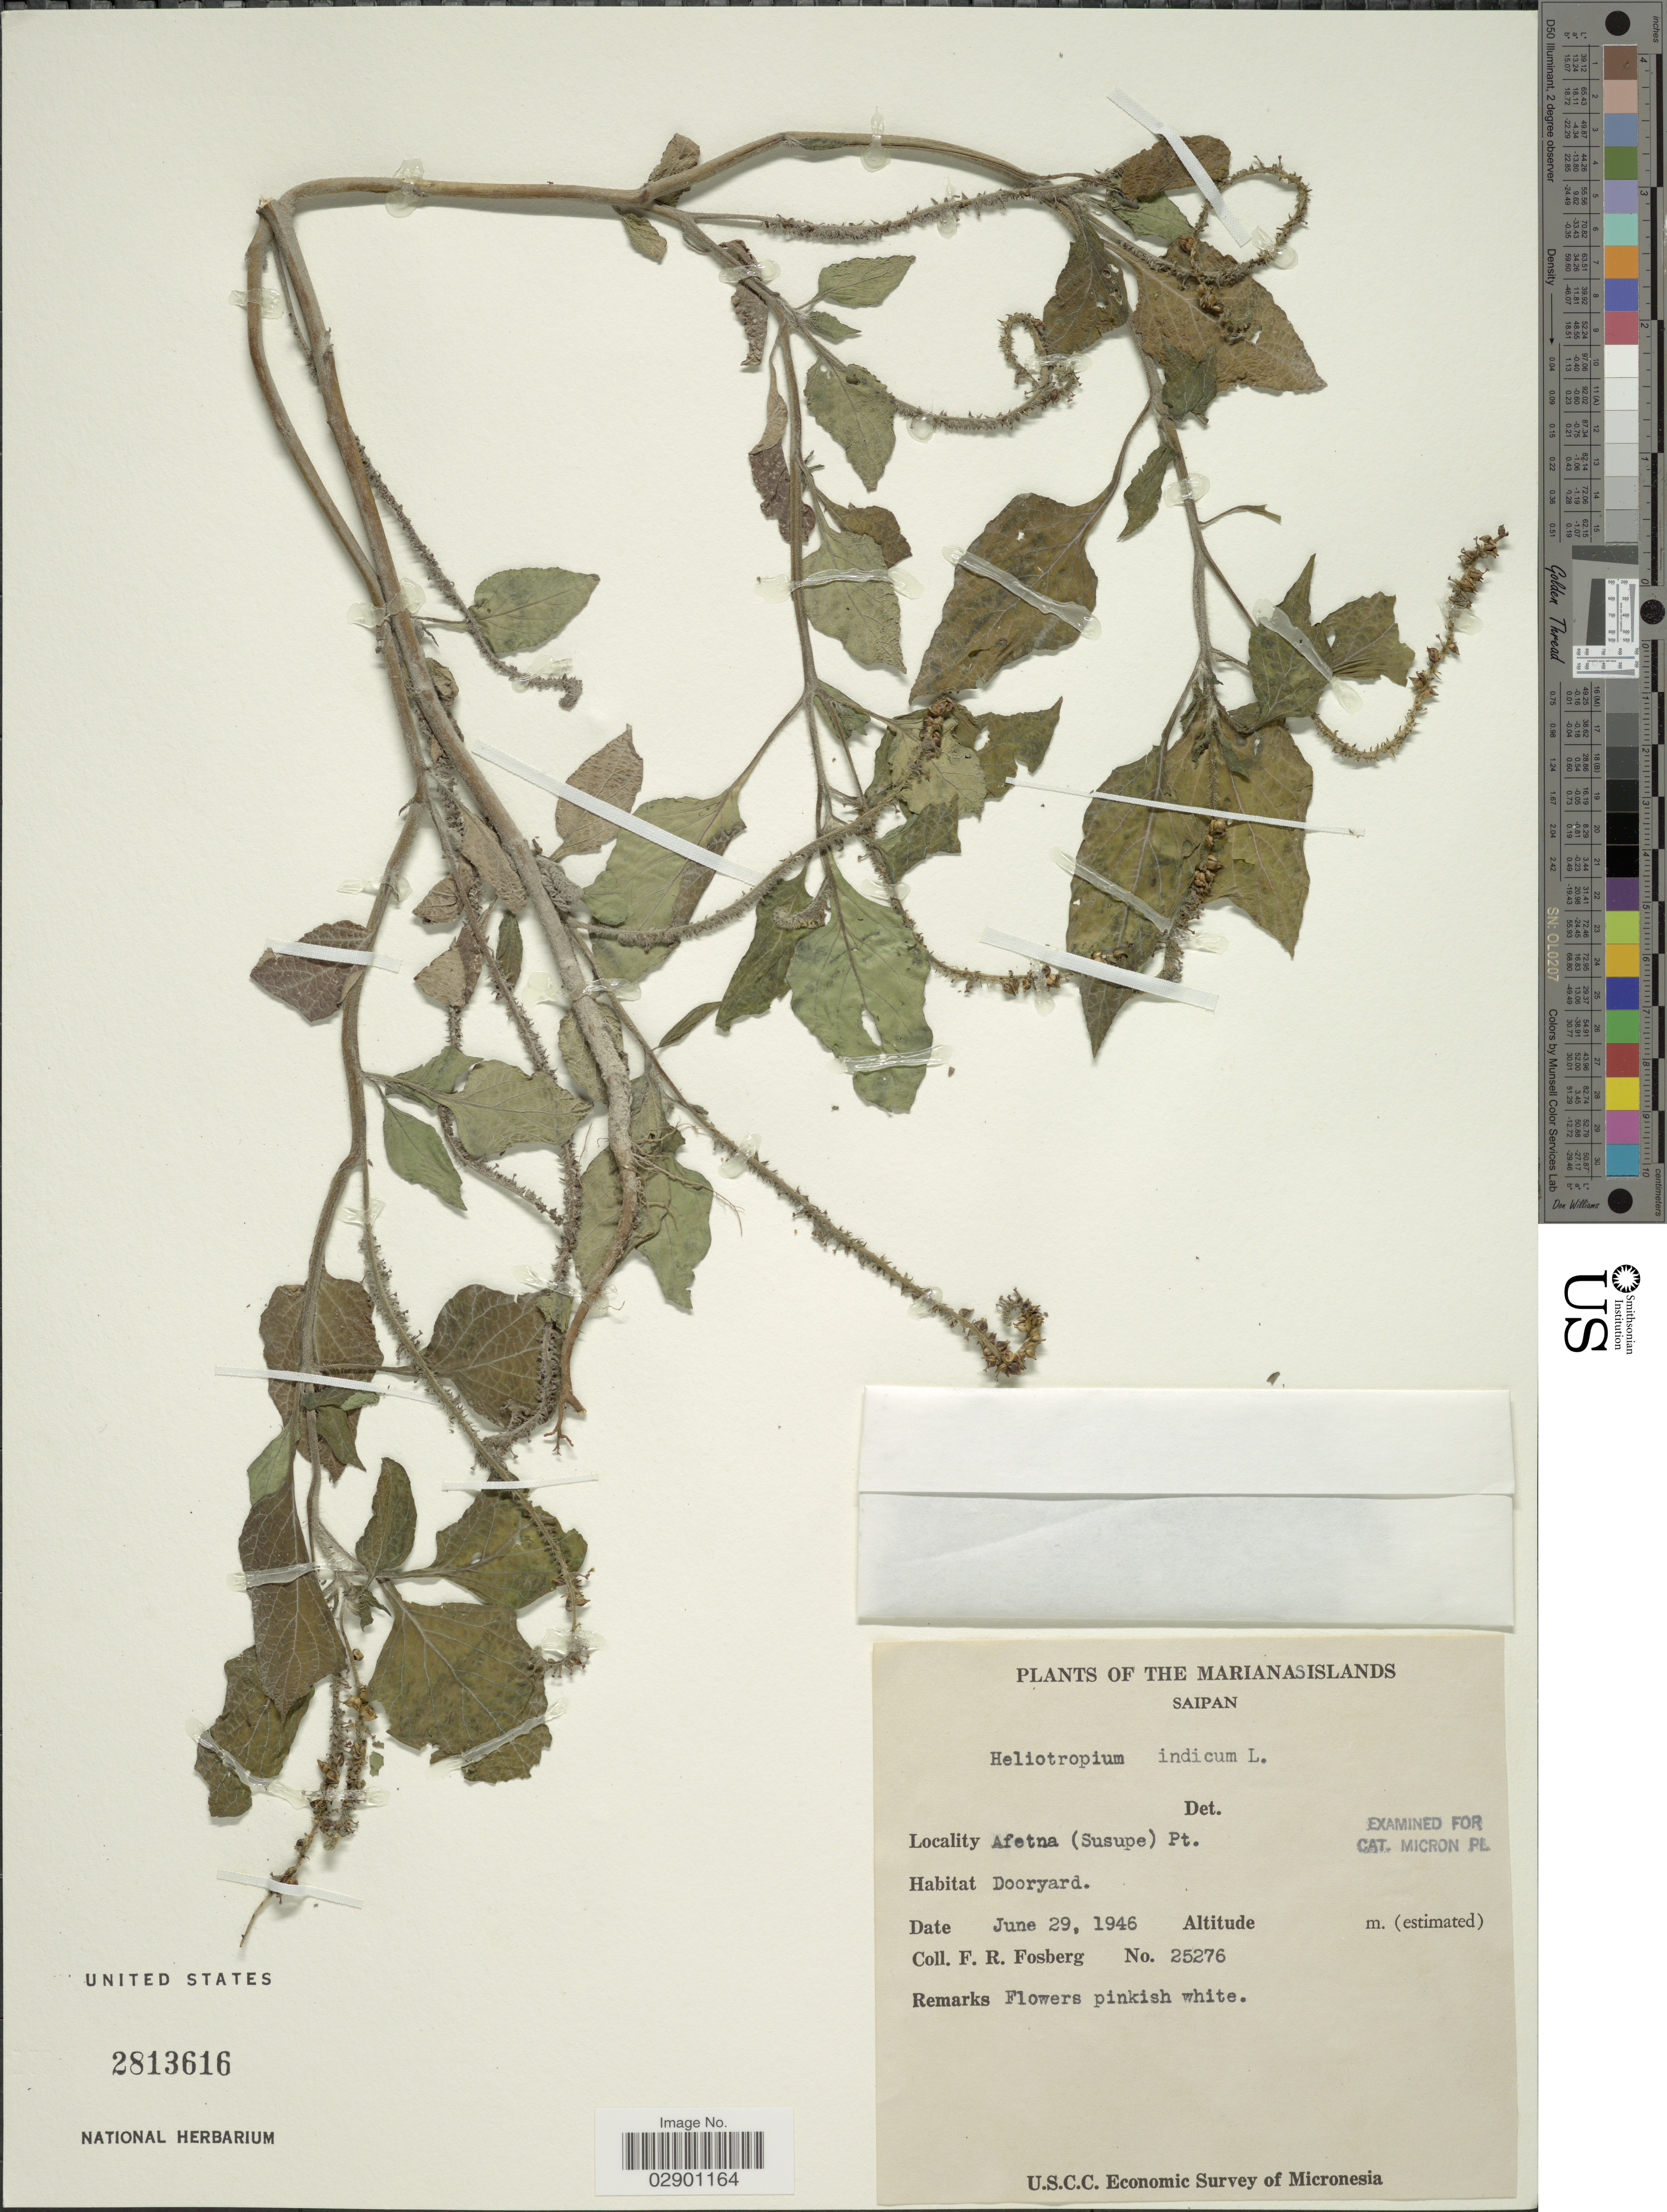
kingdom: Plantae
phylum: Tracheophyta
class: Magnoliopsida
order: Boraginales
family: Heliotropiaceae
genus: Heliotropium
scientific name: Heliotropium indicum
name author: L.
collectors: F. R. Fosberg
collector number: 25276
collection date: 1946-06-29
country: Northern Mariana Islands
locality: Marianas Islands. Saipan. Afetna (Susupe) Pt.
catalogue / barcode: US 2813616